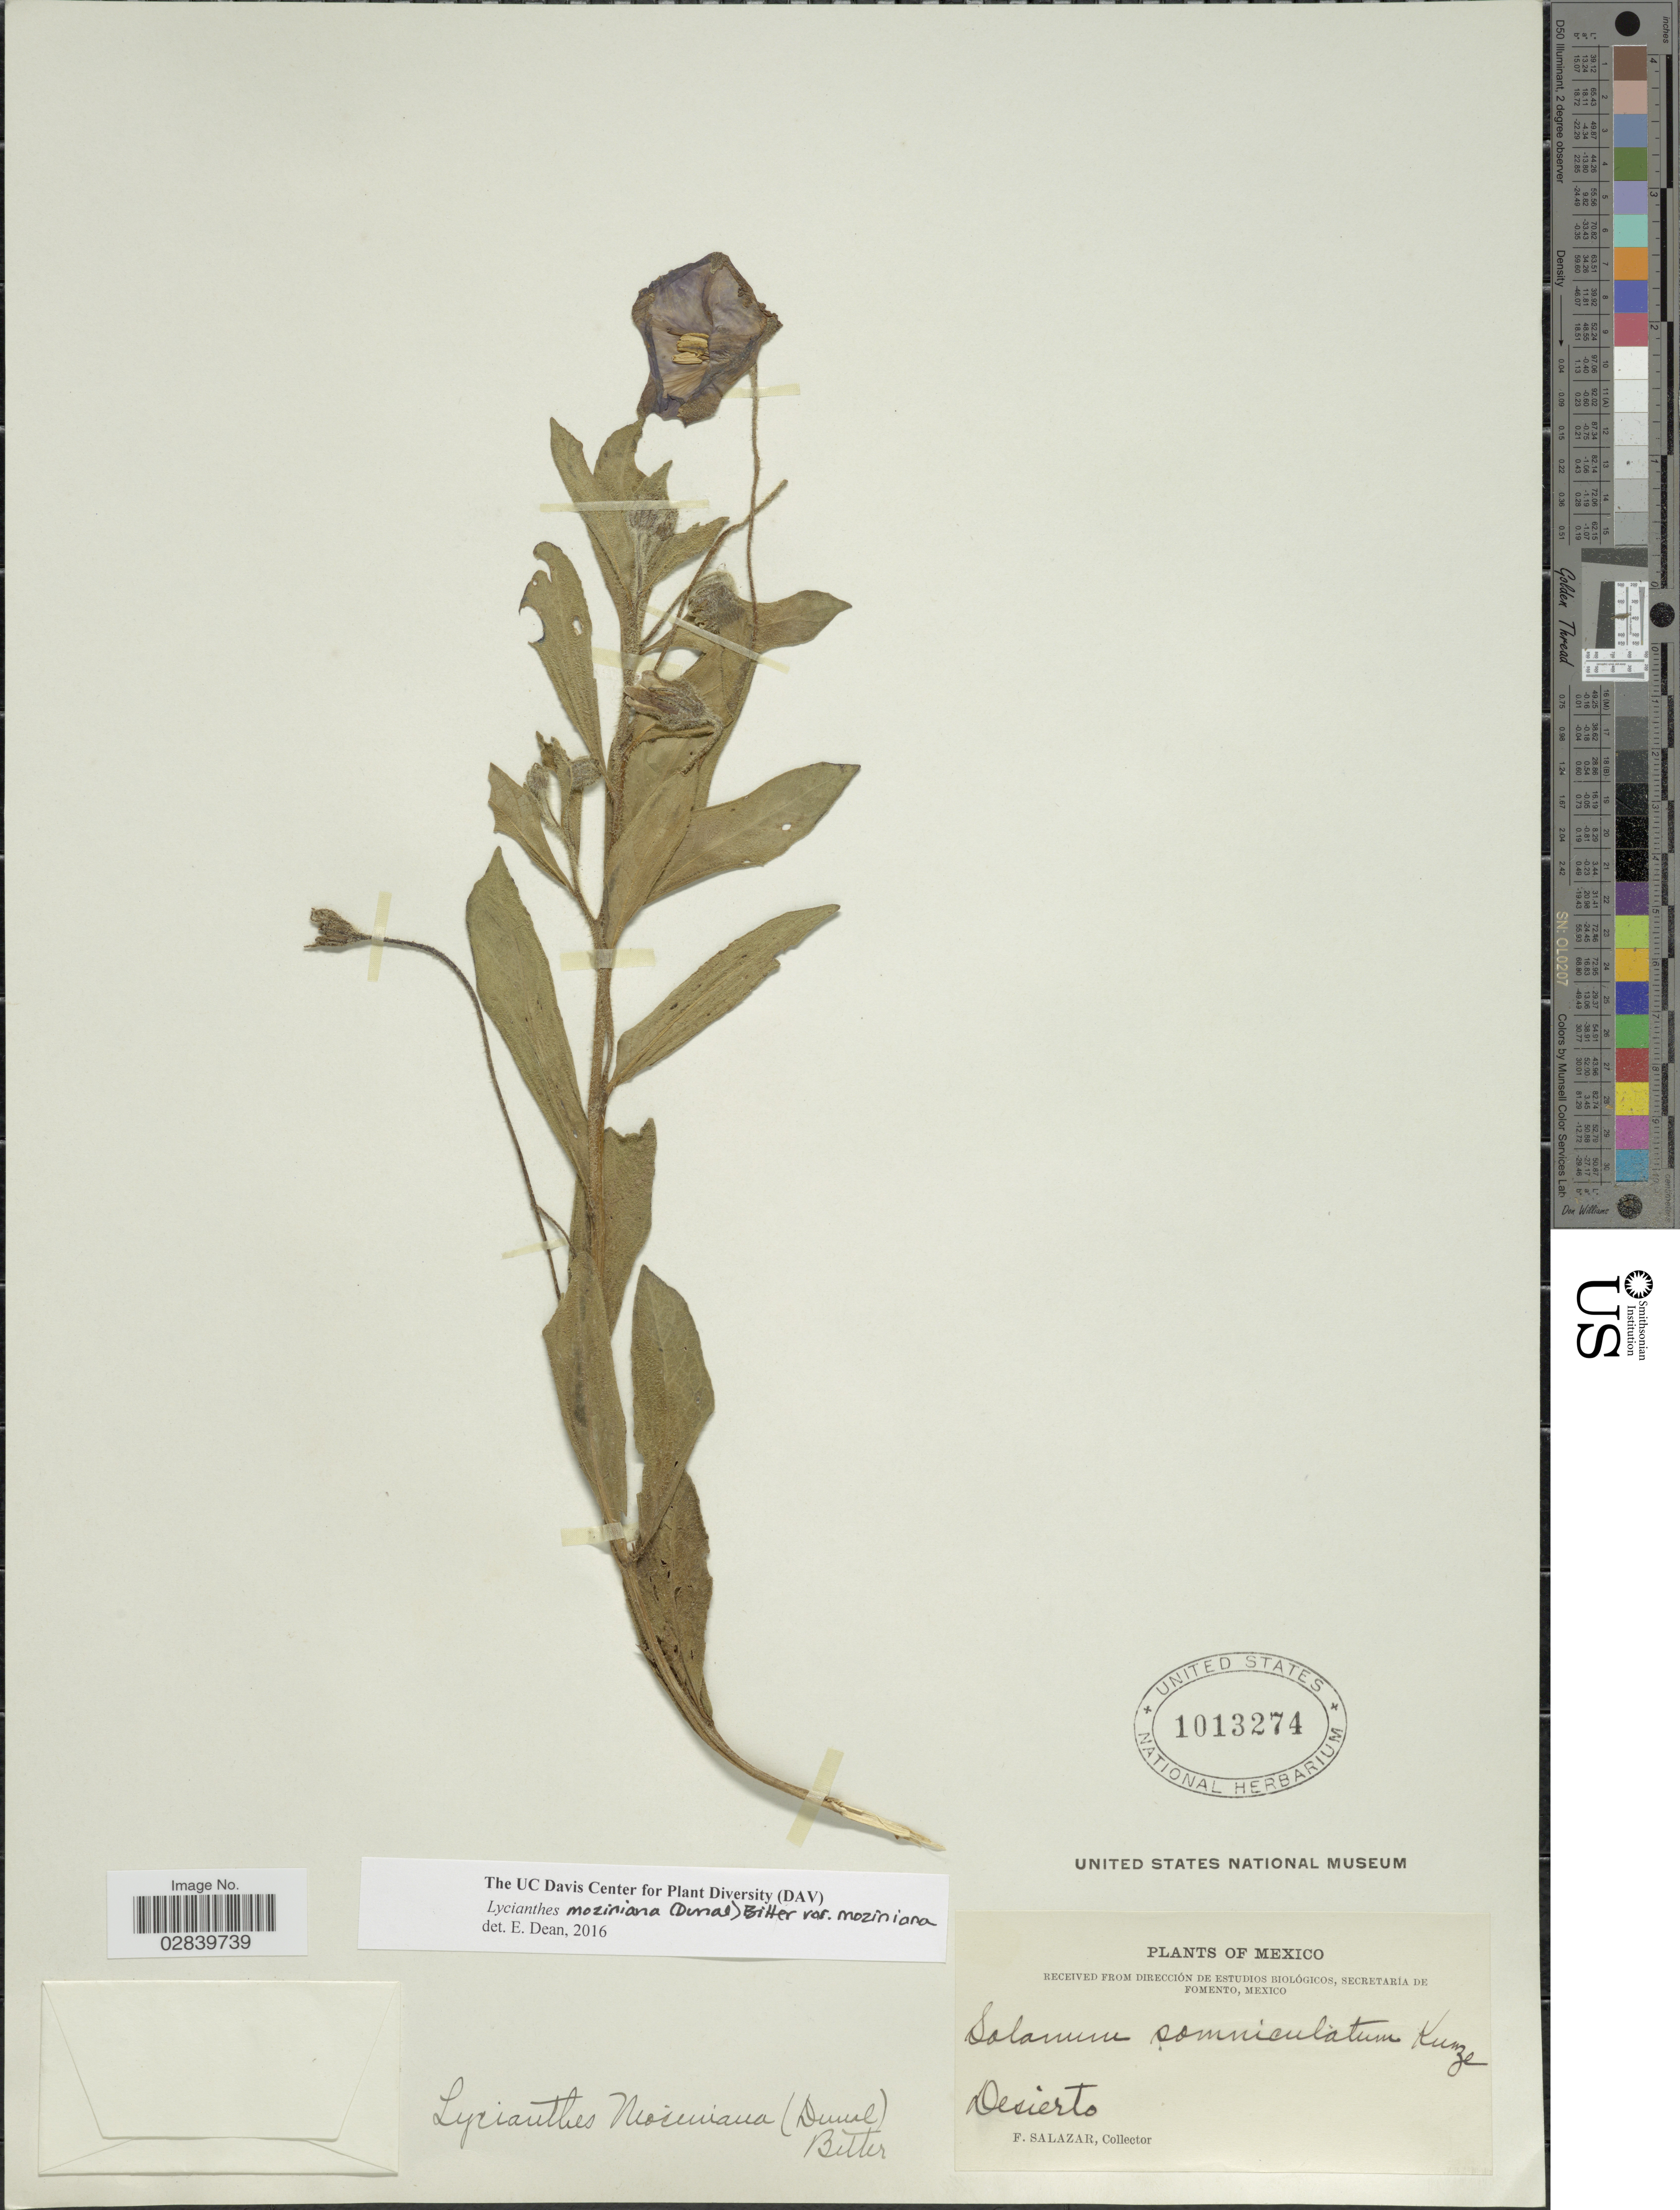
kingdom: Plantae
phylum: Tracheophyta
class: Magnoliopsida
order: Solanales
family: Solanaceae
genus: Lycianthes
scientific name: Lycianthes moziniana var. oaxacana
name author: E. Dean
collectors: F. Salazar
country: Mexico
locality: Desierto.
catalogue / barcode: US 1013274